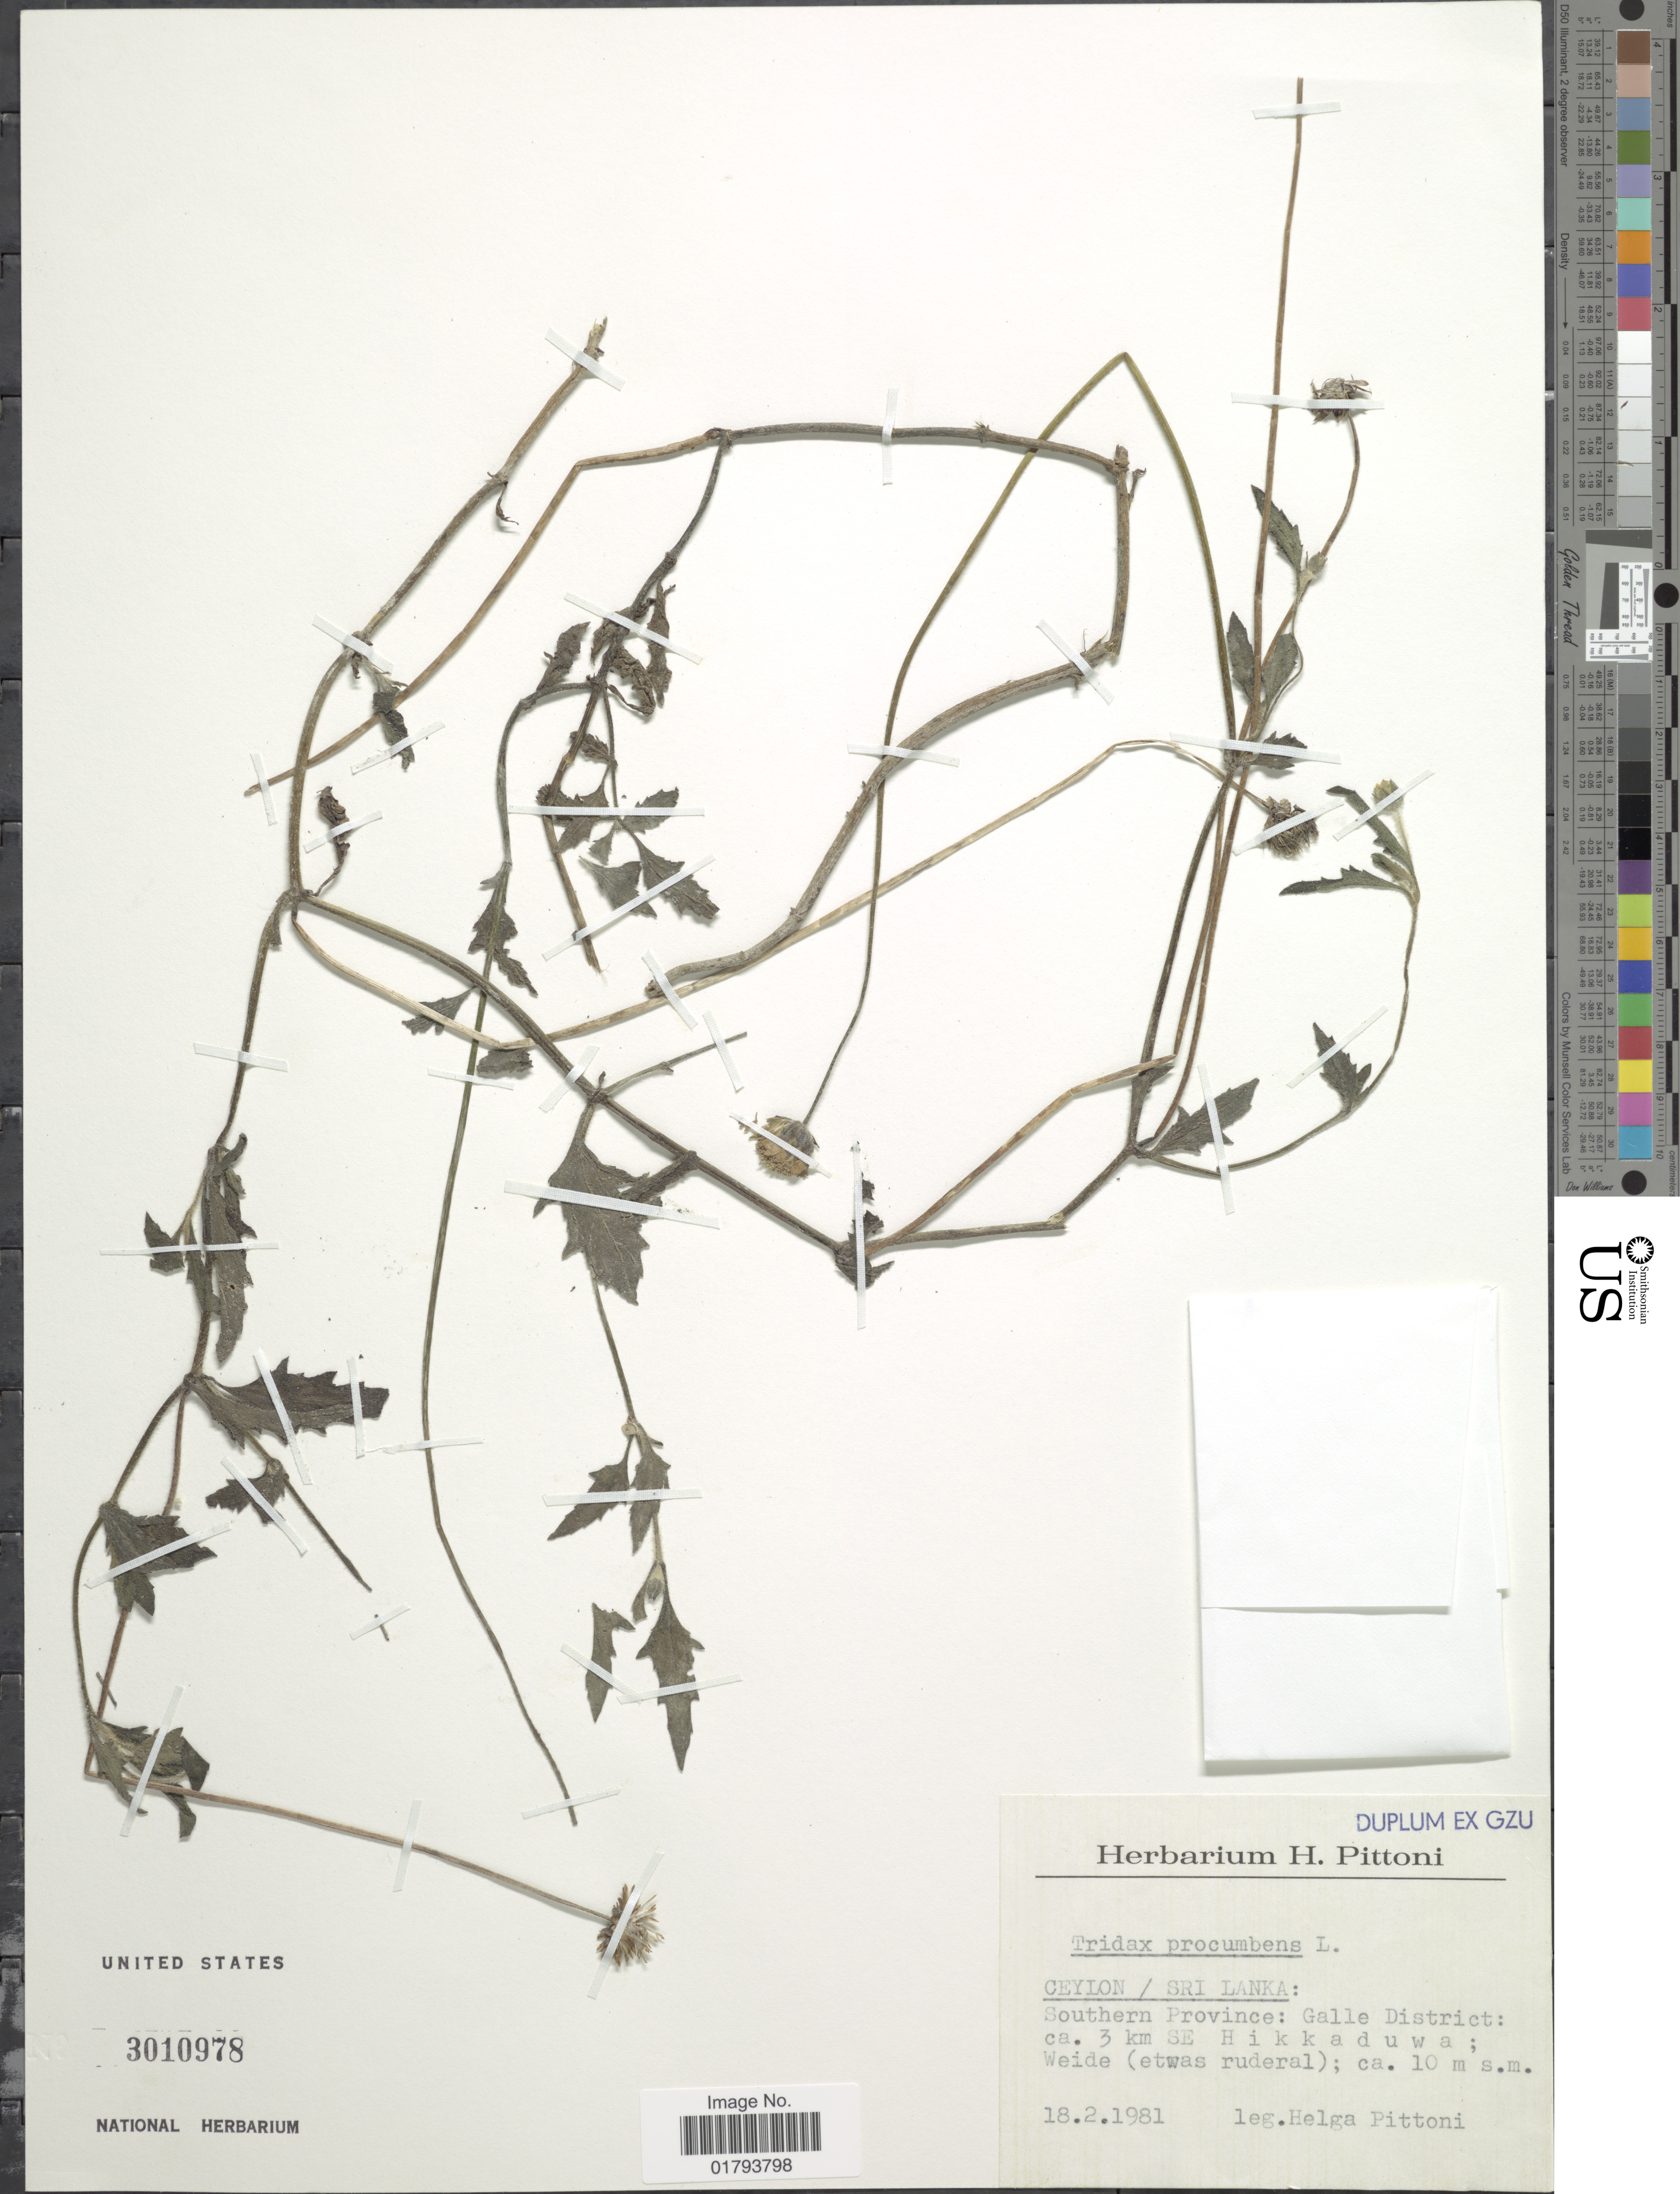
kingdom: Plantae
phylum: Tracheophyta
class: Magnoliopsida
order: Asterales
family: Asteraceae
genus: Tridax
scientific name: Tridax procumbens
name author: L.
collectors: H. Pittoni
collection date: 1981-02-18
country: Sri Lanka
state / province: Southern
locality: Ceylon, Southern Province: Galle District: ca. 3 km SE Hikkaduwa; Weide (etwas ruderal)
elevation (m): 10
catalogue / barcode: US 3010978